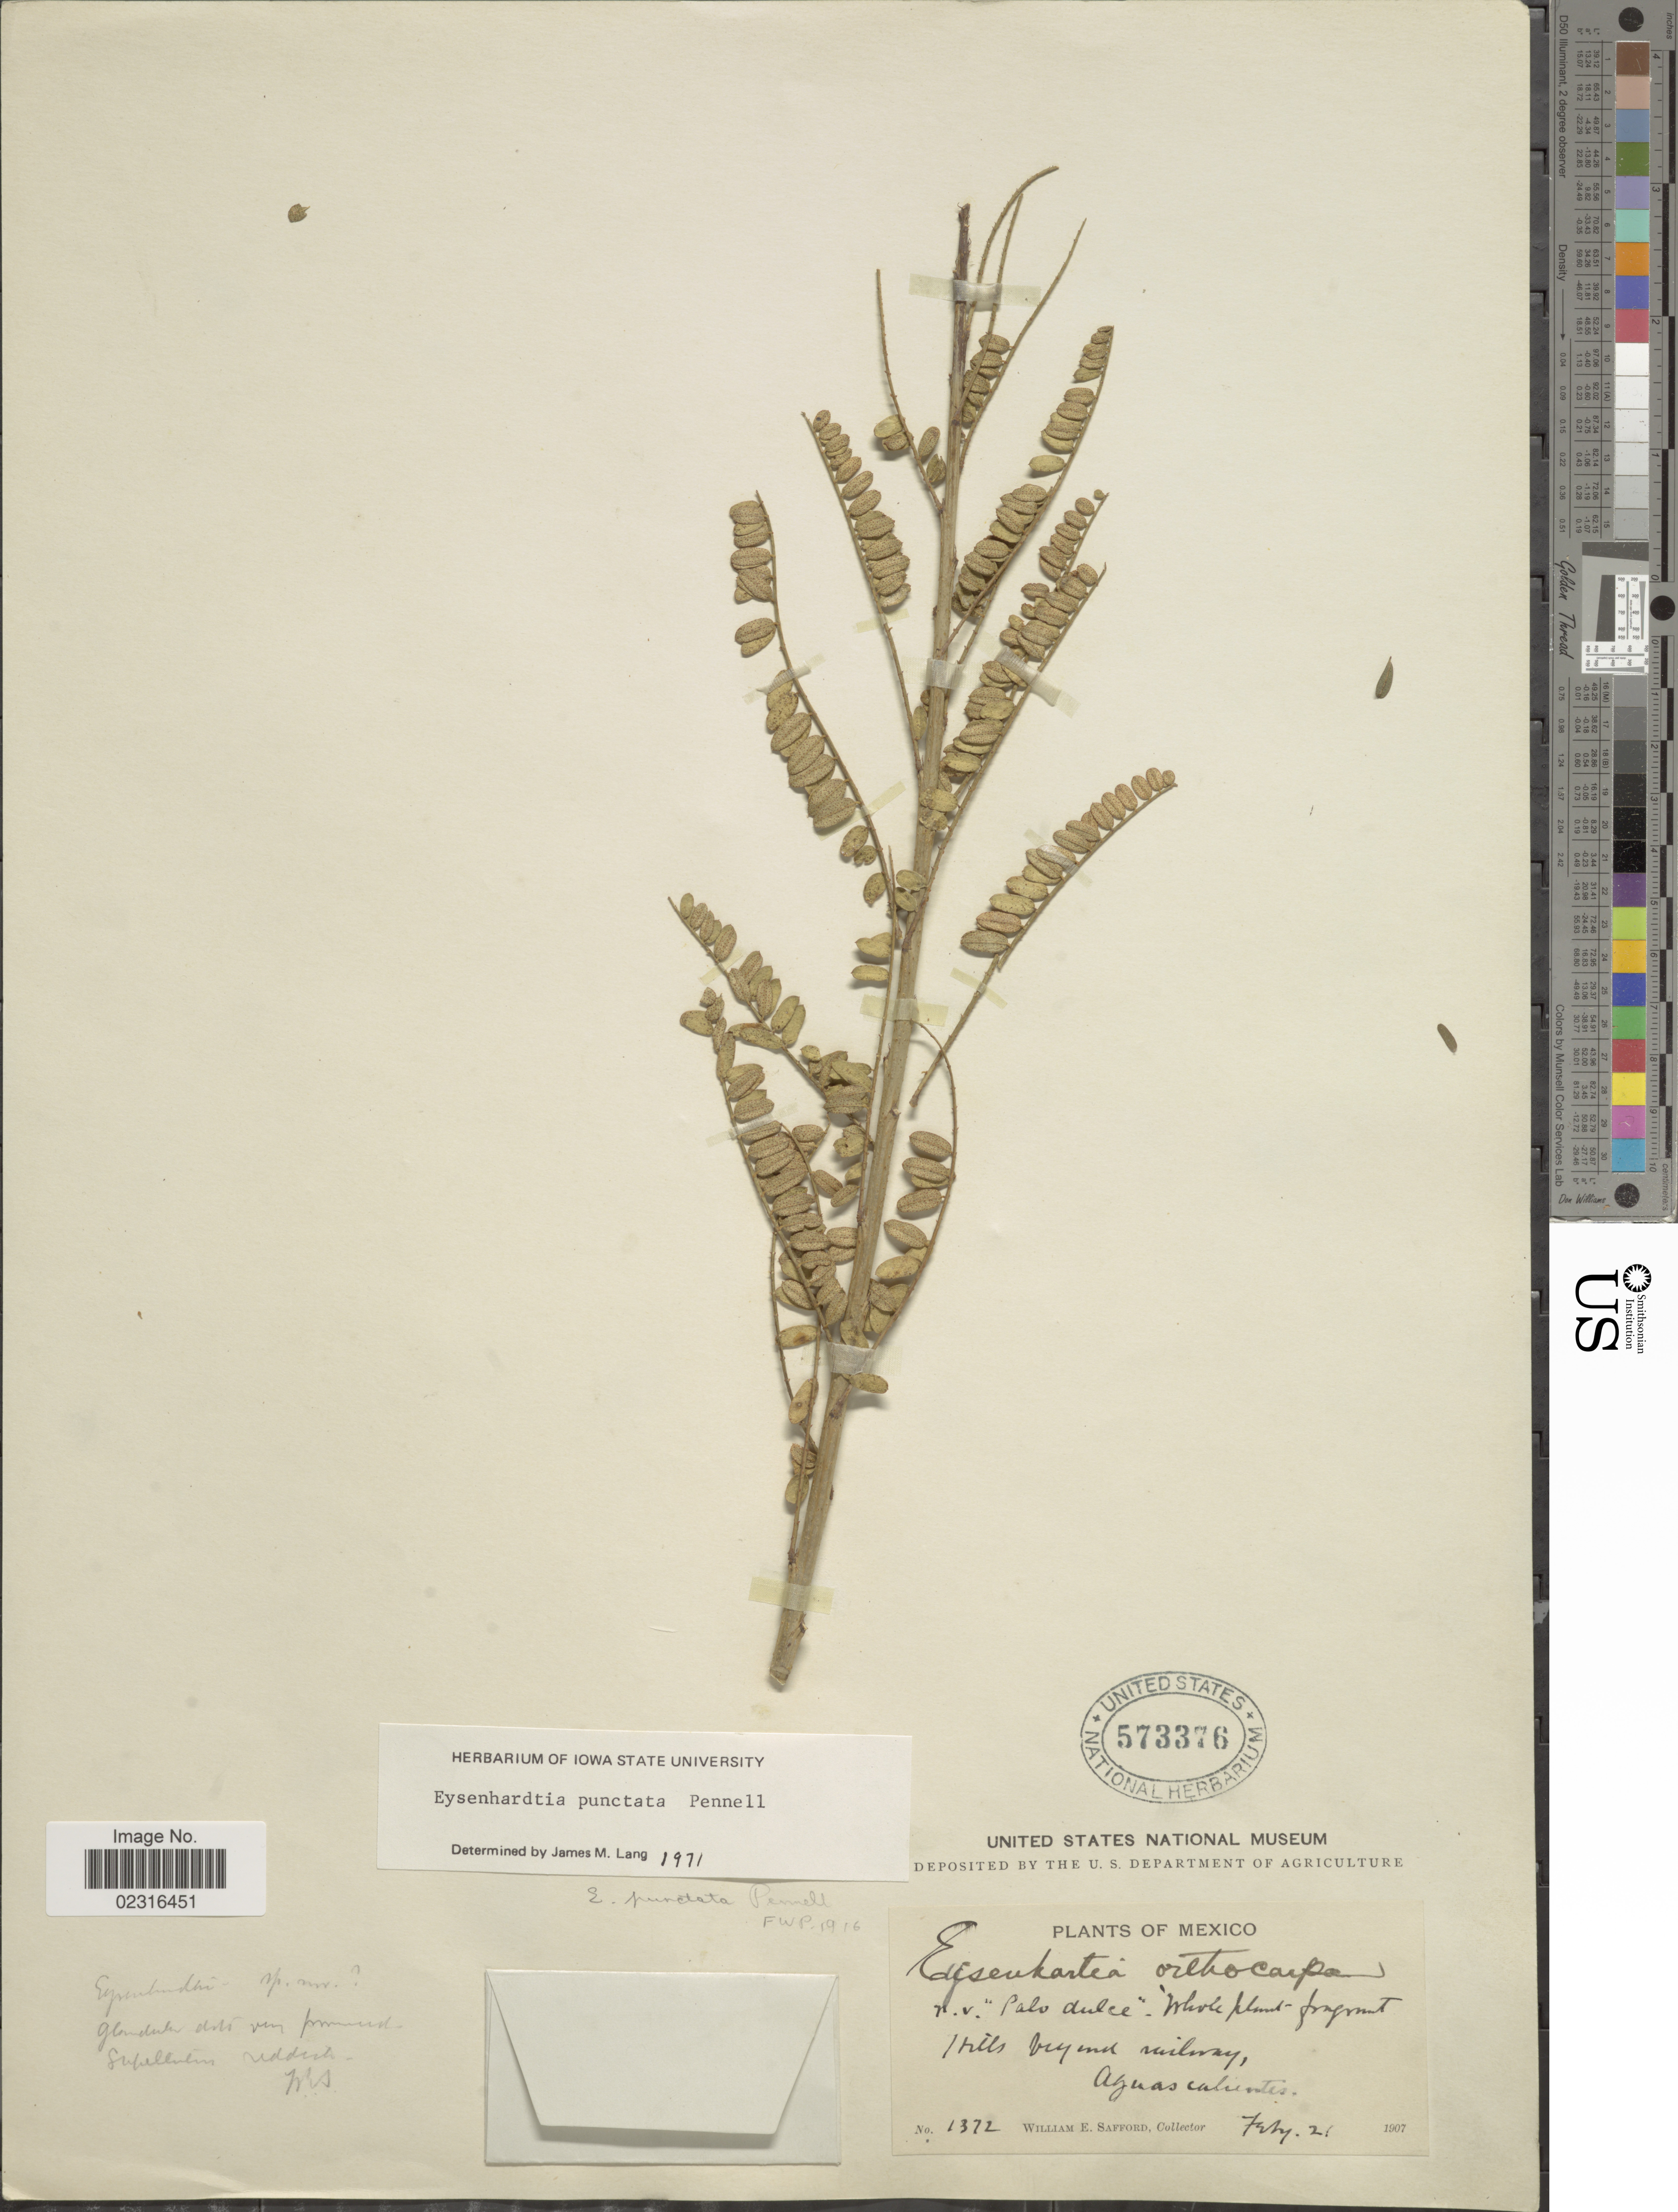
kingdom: Plantae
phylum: Tracheophyta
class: Magnoliopsida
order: Fabales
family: Fabaceae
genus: Eysenhardtia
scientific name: Eysenhardtia punctata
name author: Pennell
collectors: W. E. Safford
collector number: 1372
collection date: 1907-02-21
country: Mexico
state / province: Aguascalientes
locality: Hr.v."Palo dulce"-Whole plant-fragment, hill beyond railway.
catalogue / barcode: US 573376